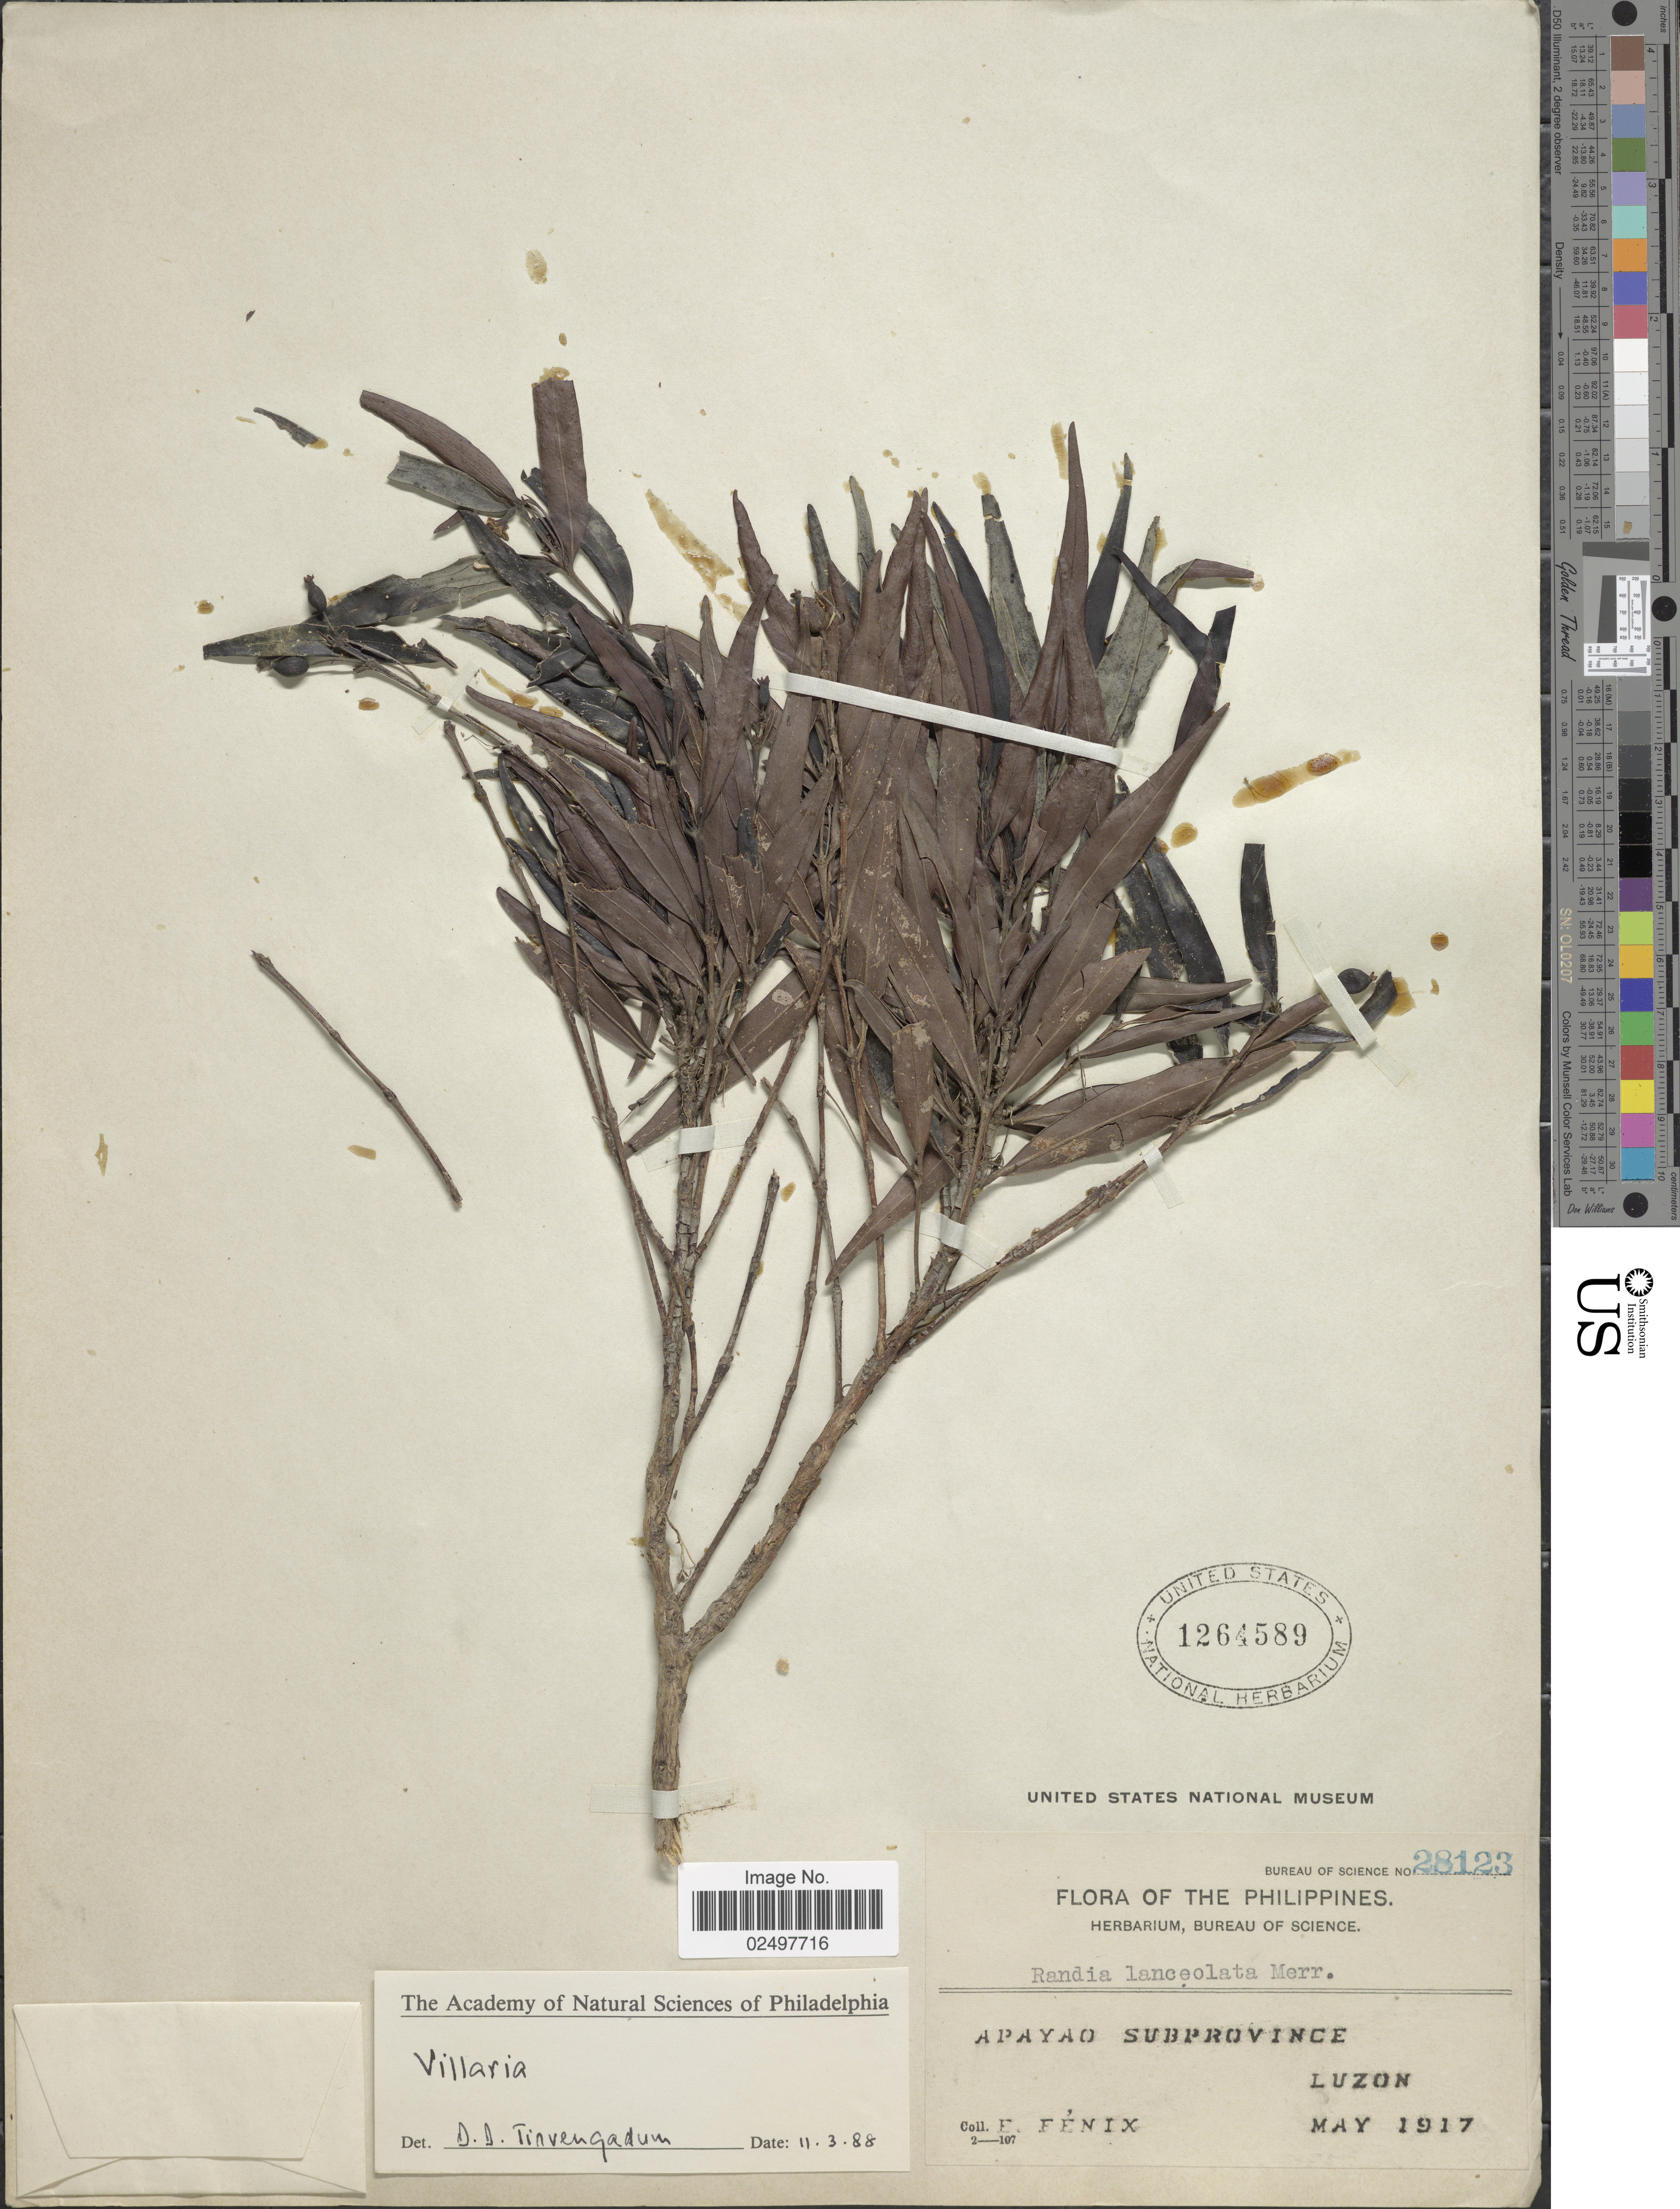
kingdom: Plantae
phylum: Tracheophyta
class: Magnoliopsida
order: Gentianales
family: Rubiaceae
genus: Villaria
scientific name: Villaria sp.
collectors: E. Fénix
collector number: Bureau of Science 28123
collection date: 1917-05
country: Philippines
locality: Apayao Subprovince, Luzon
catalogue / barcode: US 1264589